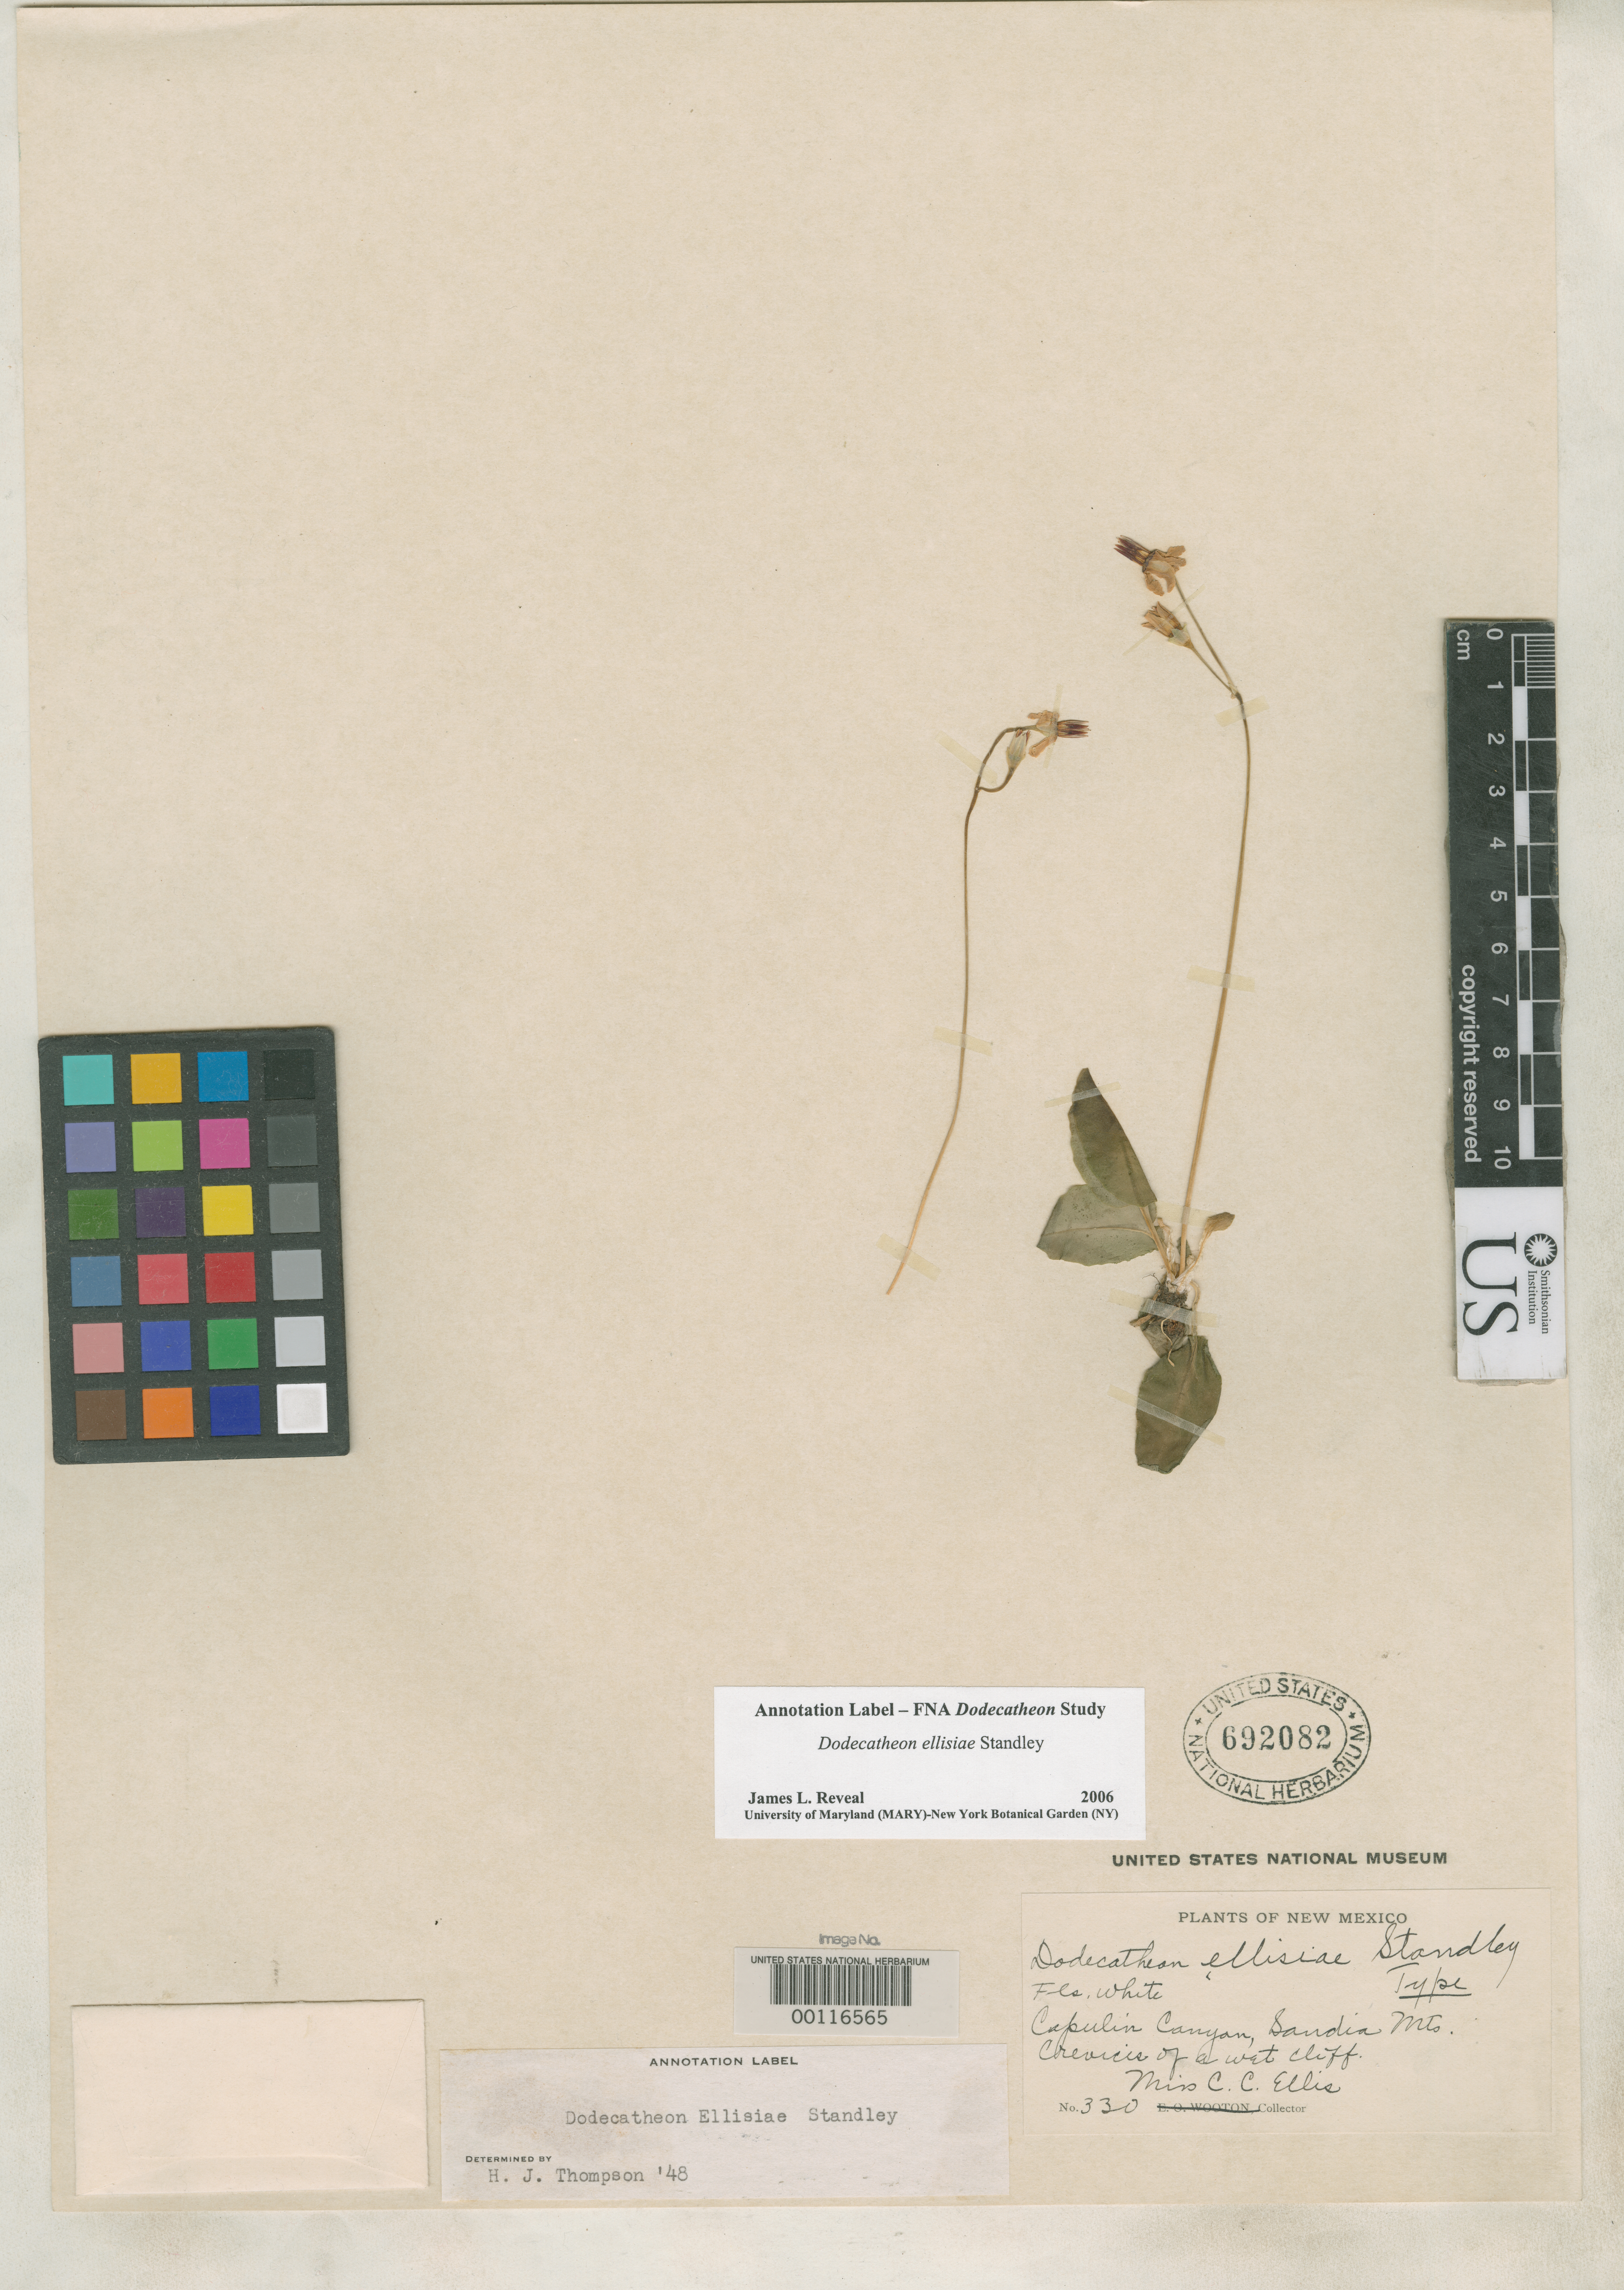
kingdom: Plantae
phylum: Tracheophyta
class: Magnoliopsida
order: Ericales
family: Primulaceae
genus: Dodecatheon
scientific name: Dodecatheon ellisiae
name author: Standl.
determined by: Reveal, J. L.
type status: Holotype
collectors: C. C. Ellis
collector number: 330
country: United States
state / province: New Mexico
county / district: Sandoval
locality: Capulin Canyon, Sandia Mts.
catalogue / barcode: US 692082